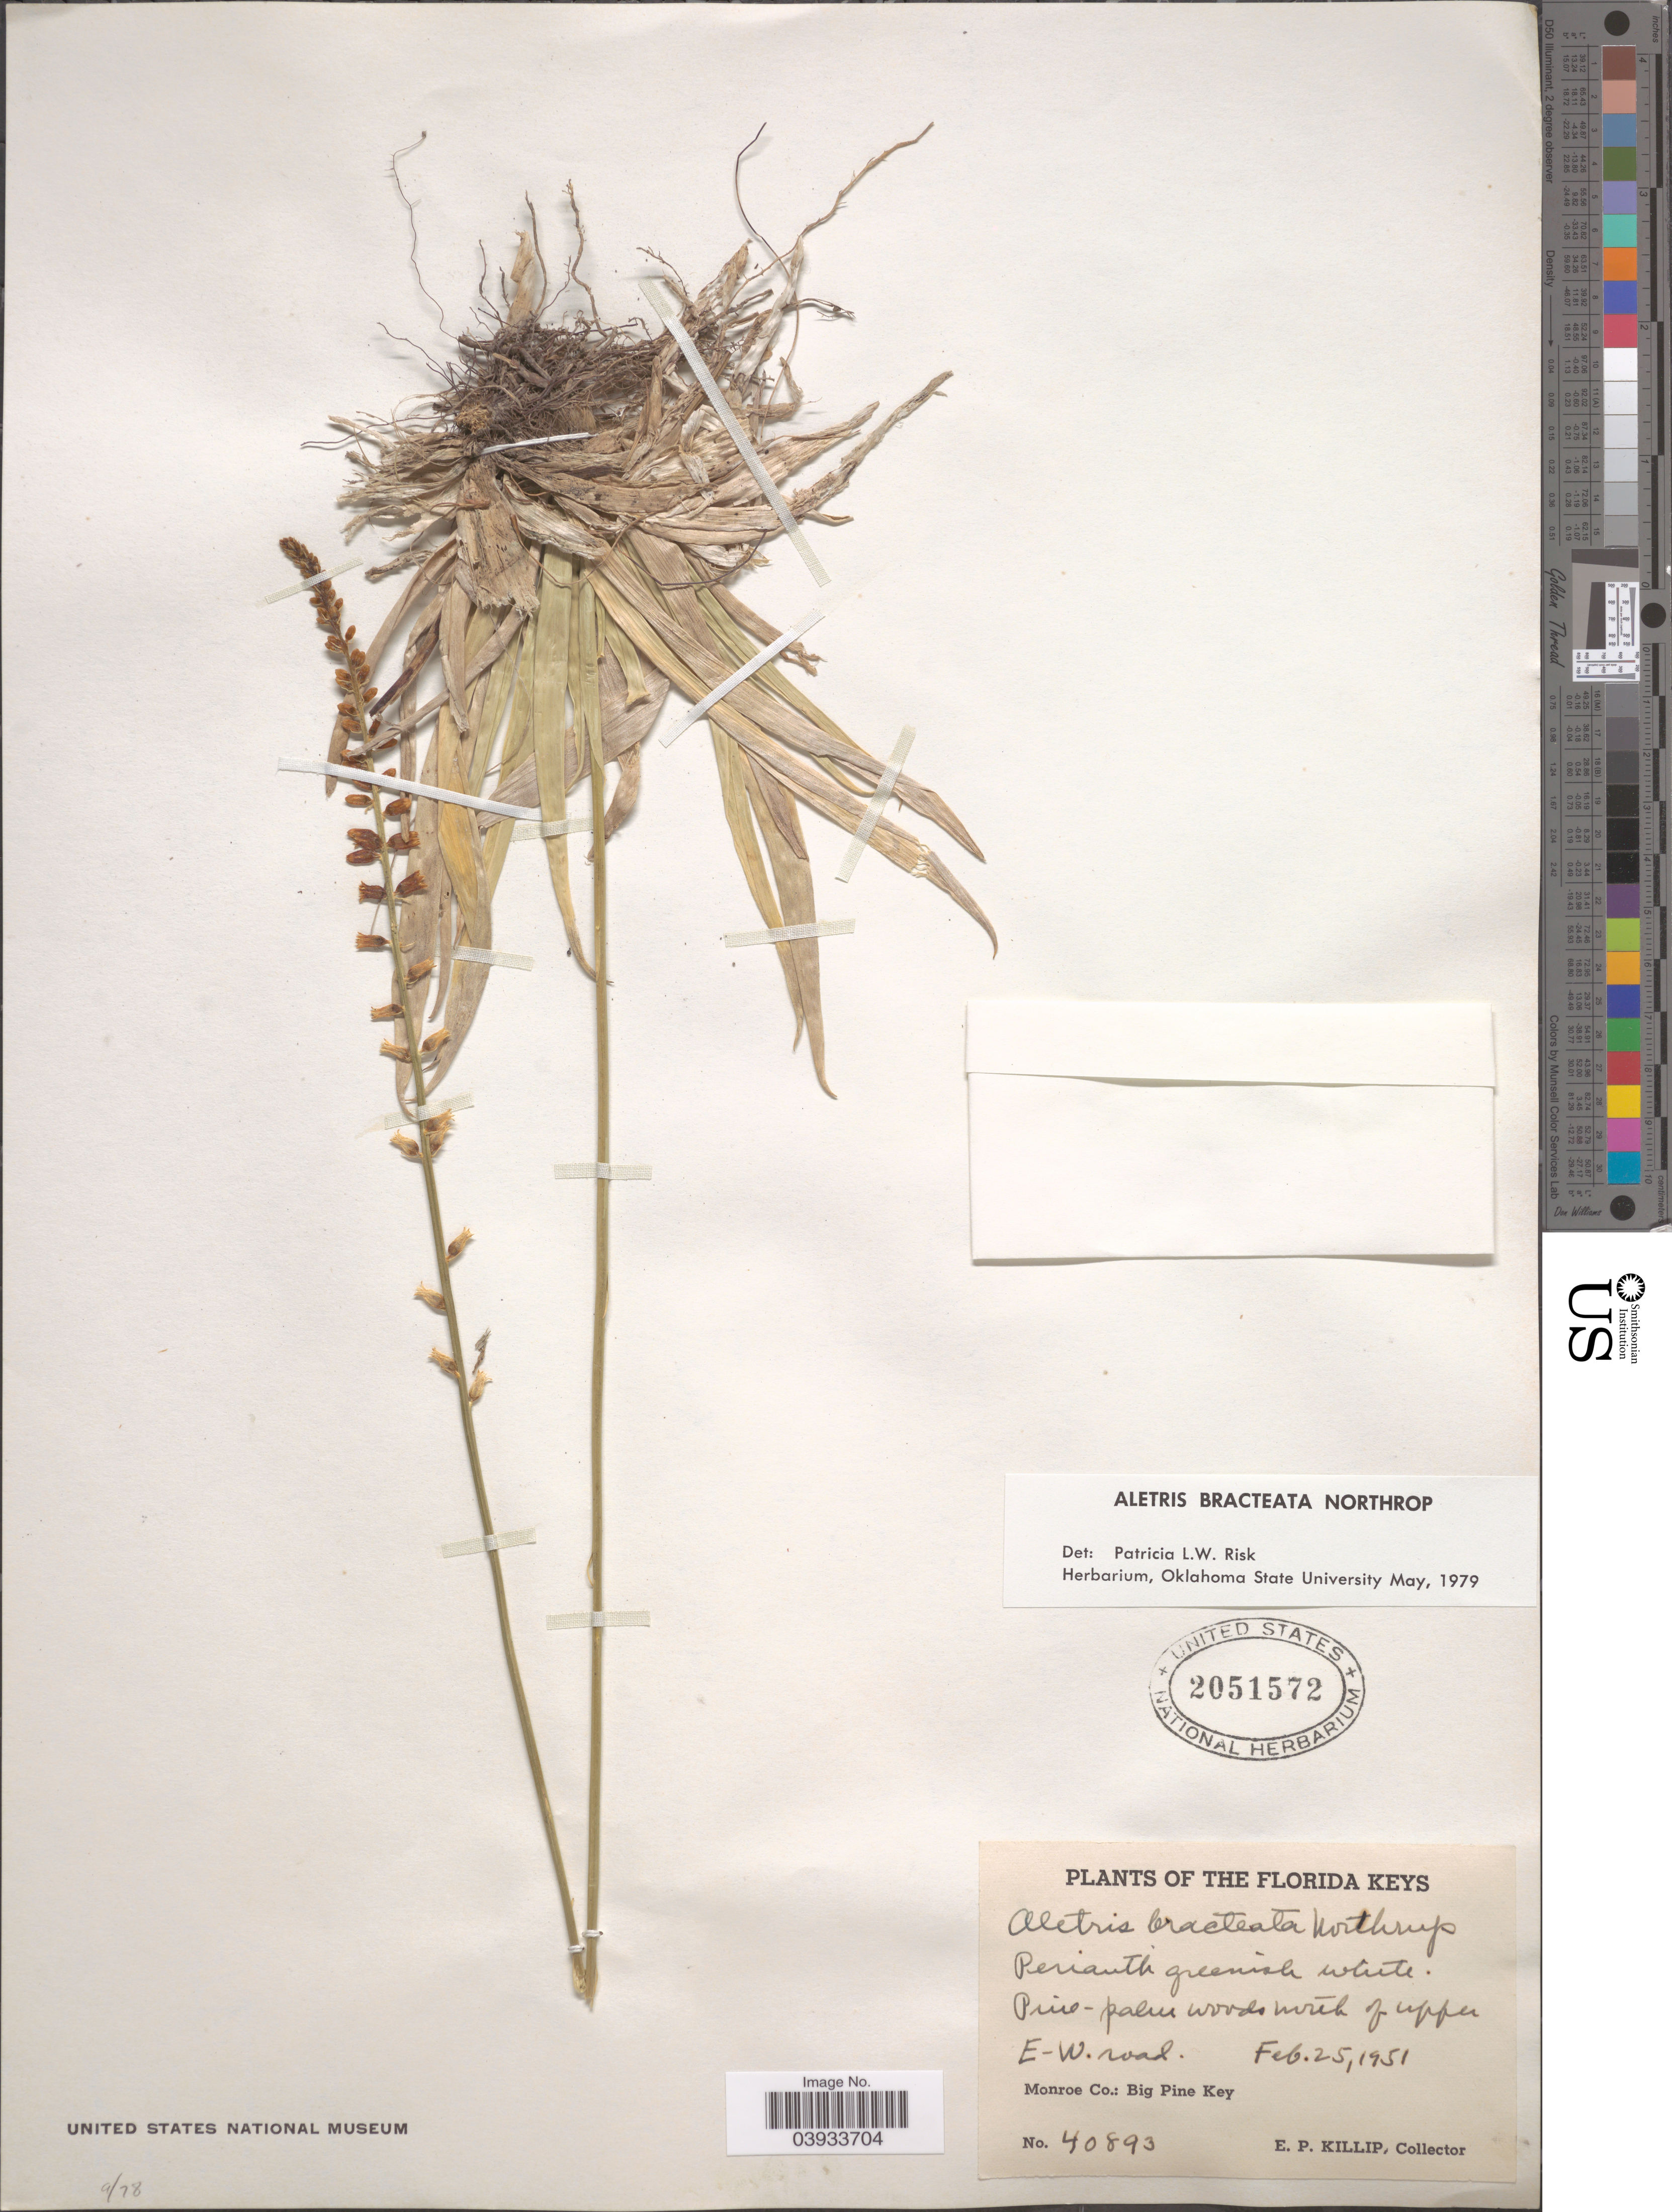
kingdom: Plantae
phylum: Tracheophyta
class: Liliopsida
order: Dioscoreales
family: Nartheciaceae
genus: Aletris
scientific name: Aletris bracteata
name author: Northr.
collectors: E. P. Killip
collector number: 40893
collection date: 1951-02-25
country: United States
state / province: Florida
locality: The Florida Keys. Pine-palm woods north of upper E-W. road. Monroe Co.: Big Pine Key.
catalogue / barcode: US 2051572